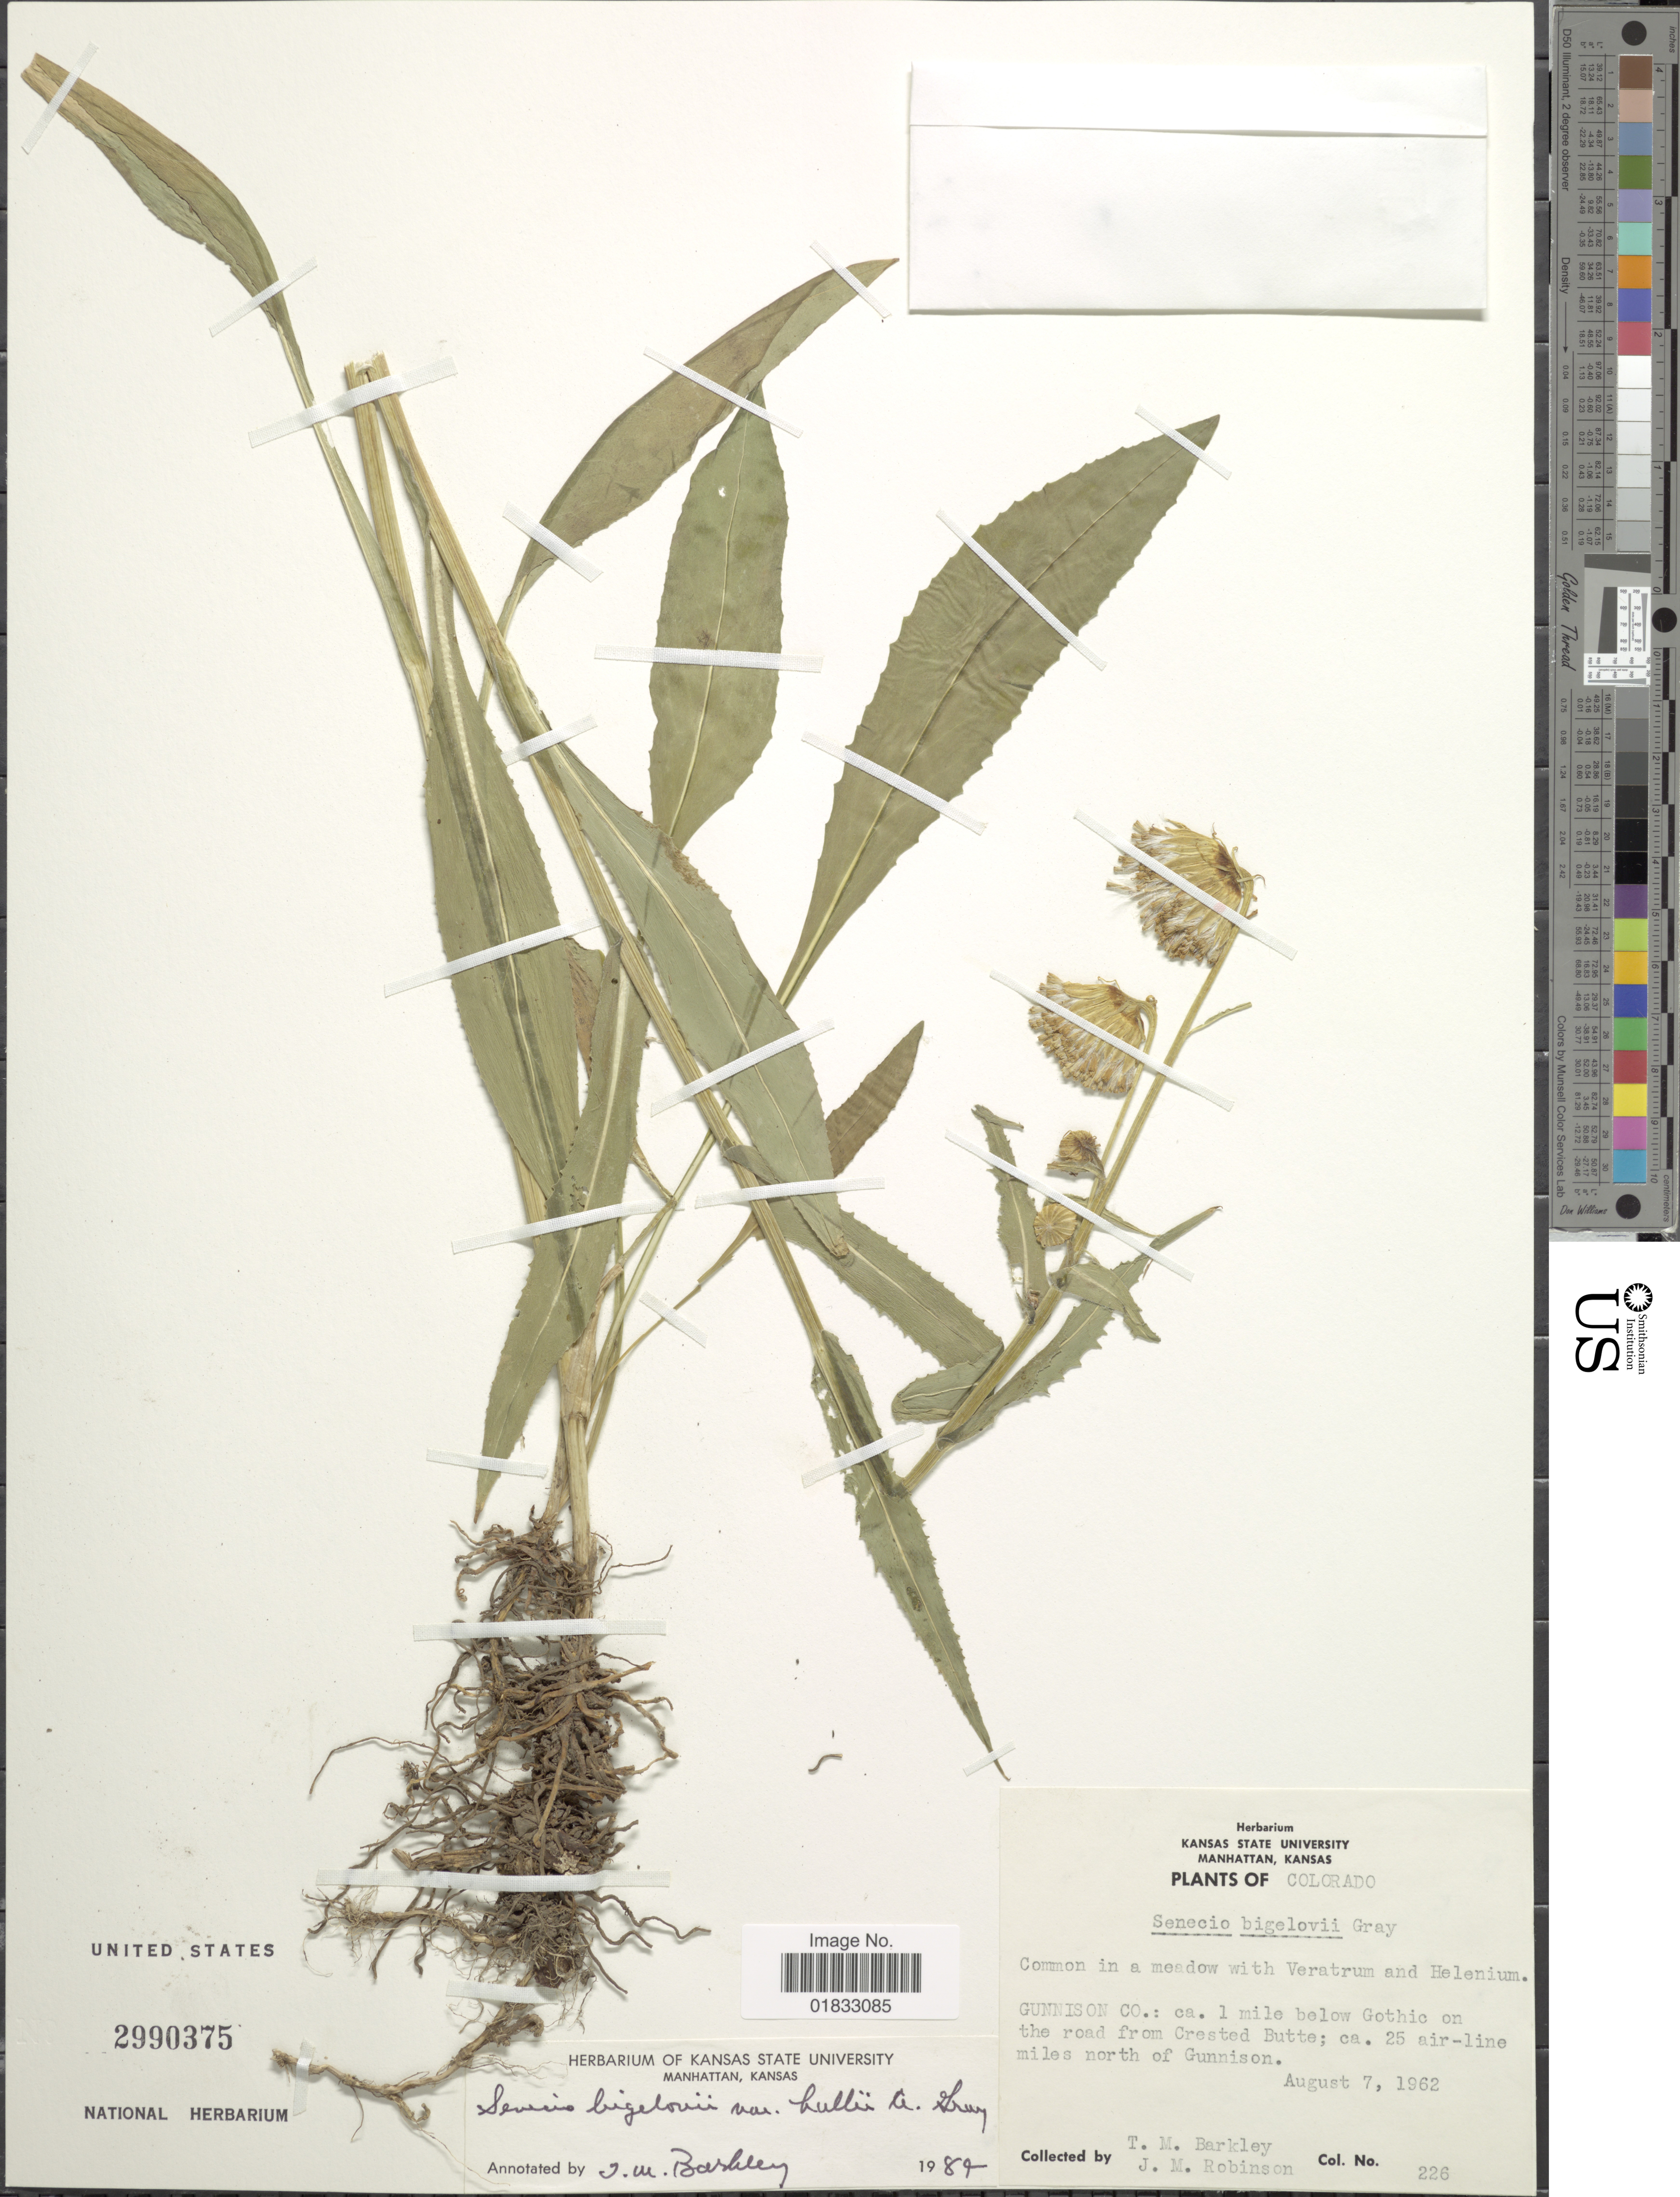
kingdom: Plantae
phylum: Tracheophyta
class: Magnoliopsida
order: Asterales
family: Asteraceae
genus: Senecio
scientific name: Senecio bigelovii var. hallii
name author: A. Gray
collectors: T. M. Barkley & J. Robinson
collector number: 226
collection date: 1962-08-07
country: United States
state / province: Colorado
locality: Gunnison Co.: ca. 1 mile below Gothic on the road from Crested Butte; ca. 25 air-line miles north of Gunnison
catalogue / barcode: US 2990375